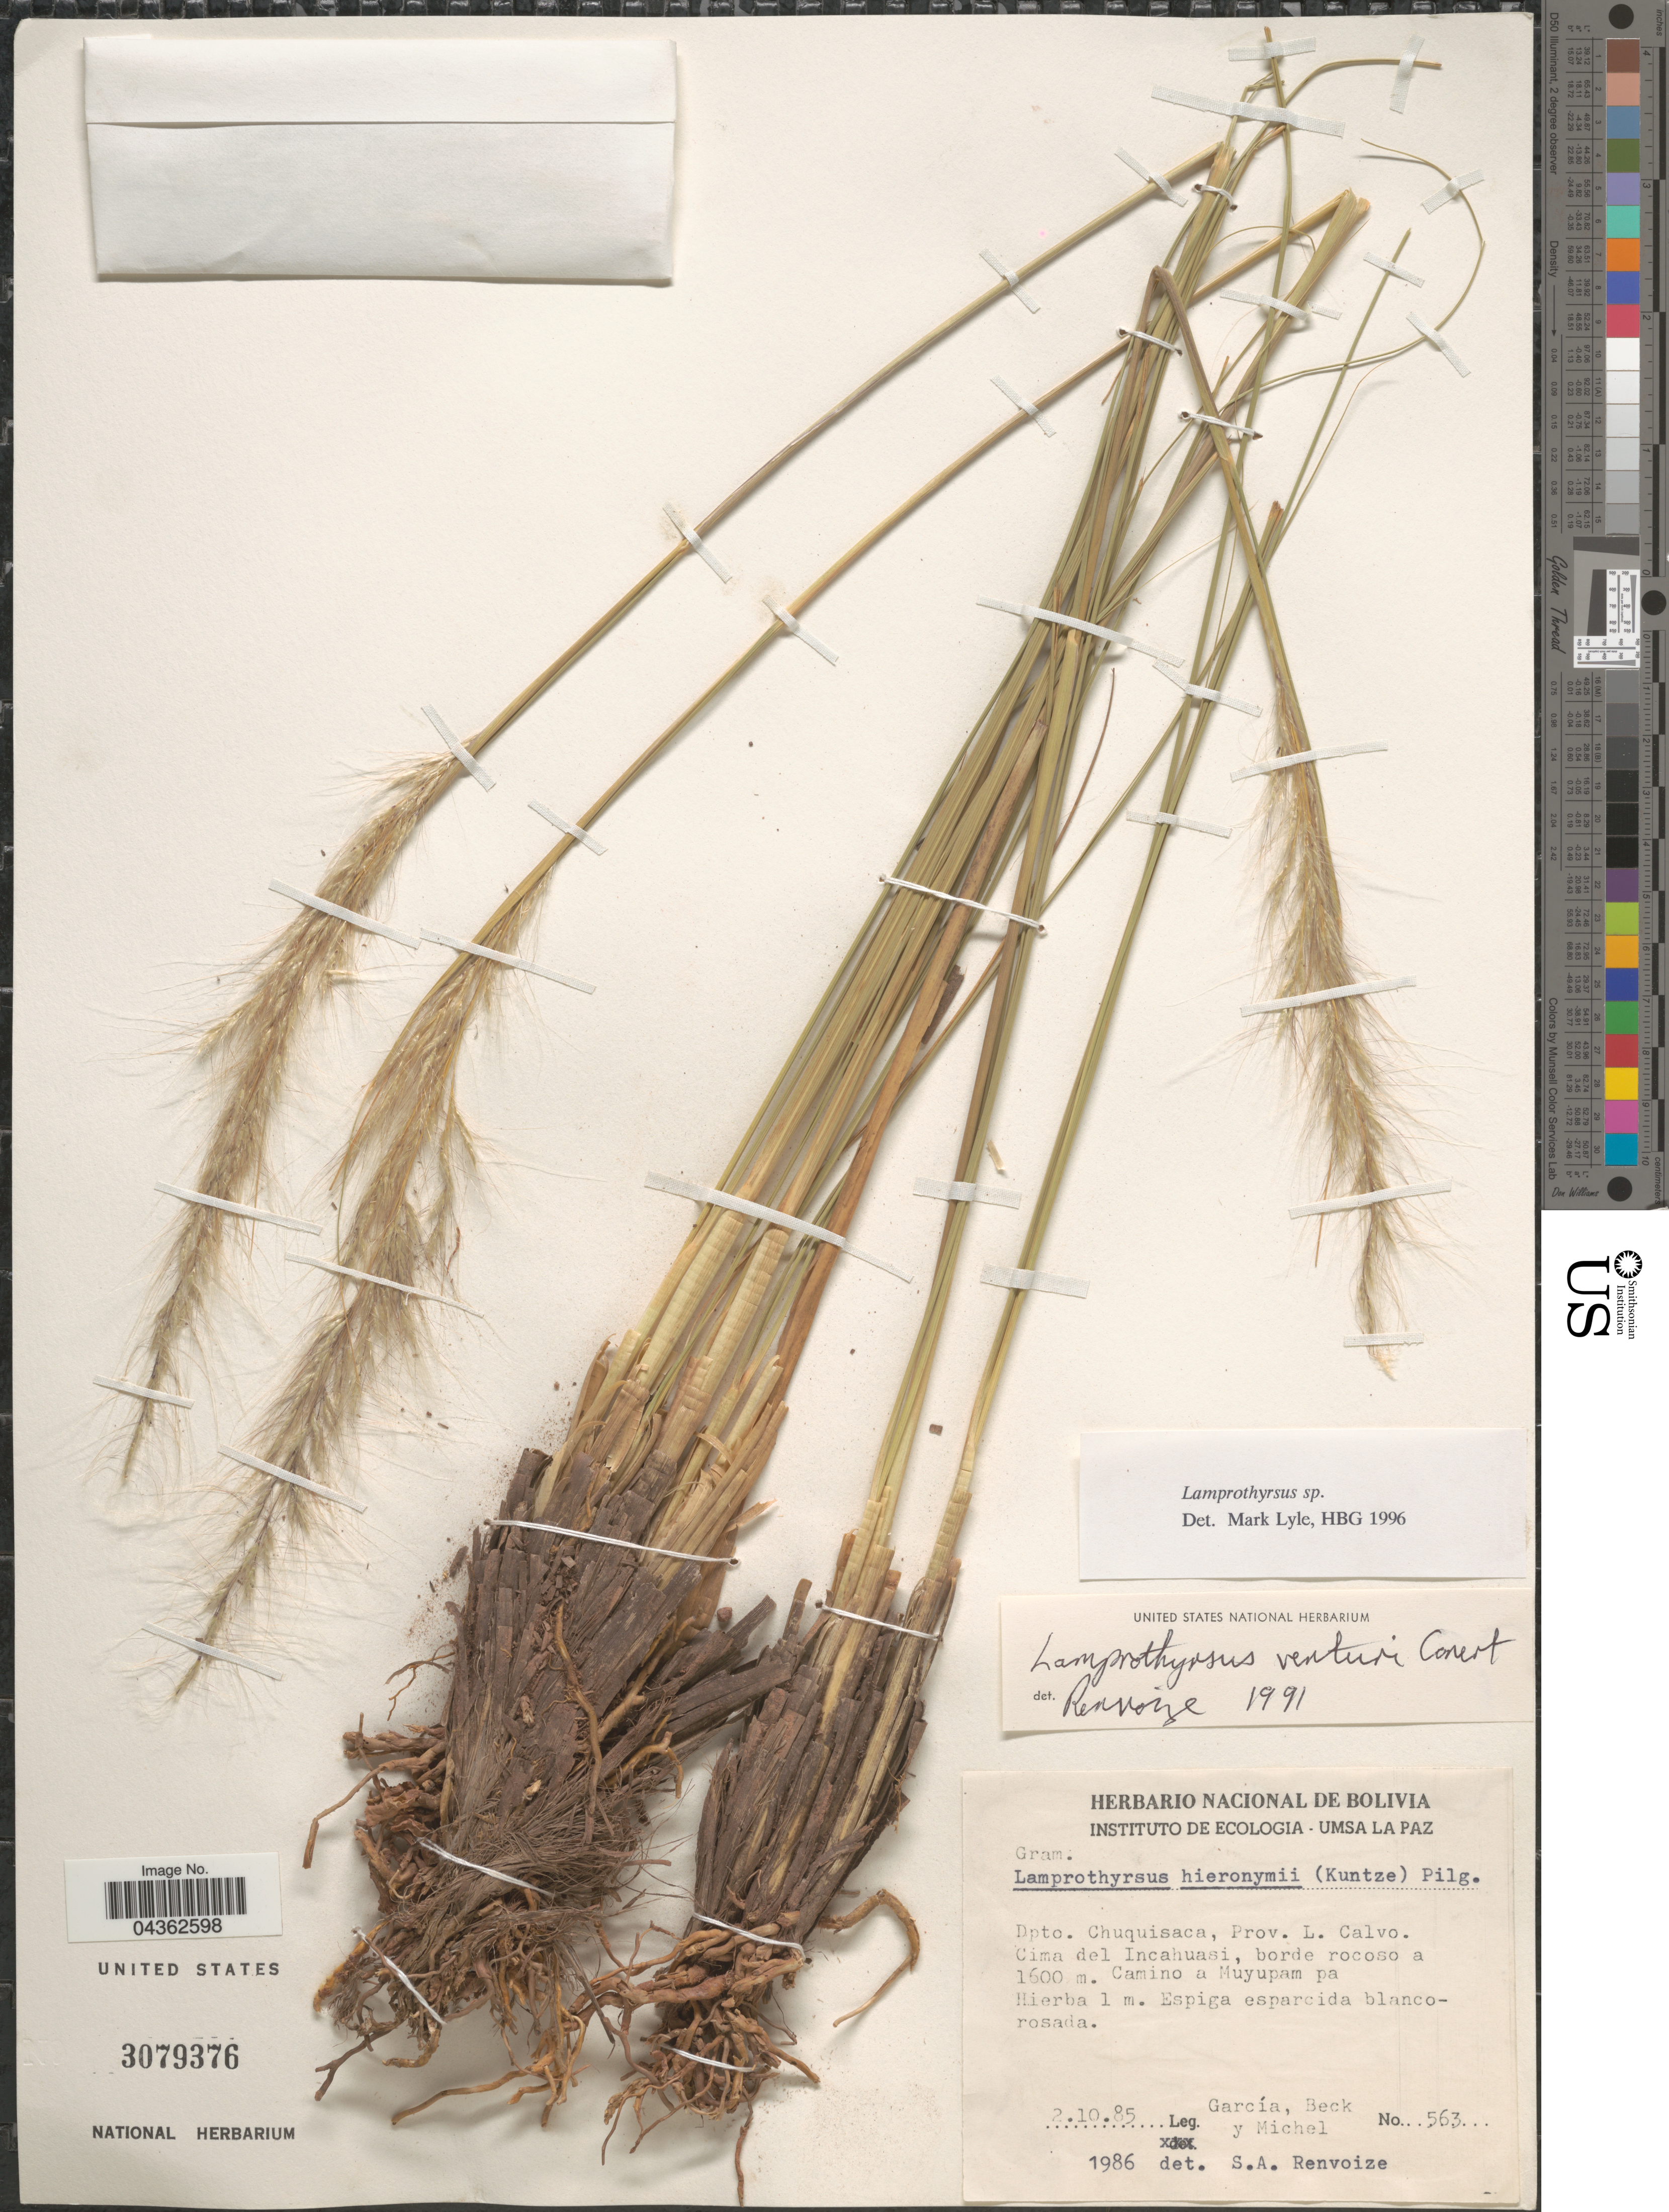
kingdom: Plantae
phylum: Tracheophyta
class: Liliopsida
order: Poales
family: Poaceae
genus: Cortaderia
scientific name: Cortaderia hieronymi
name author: (Kuntze) H.P. Linder & N.P. Barker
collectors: H. Garcia, -- Beck & -. Michel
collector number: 563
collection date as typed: Transcribed d/m/y: 2/10/85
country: Bolivia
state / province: Chuquisaca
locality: Dpto. Chuquisaca, Prov. L. Calvo. Cima del Incahuasi. Camino a Muyupam pa.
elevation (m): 1600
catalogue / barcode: US 3079376